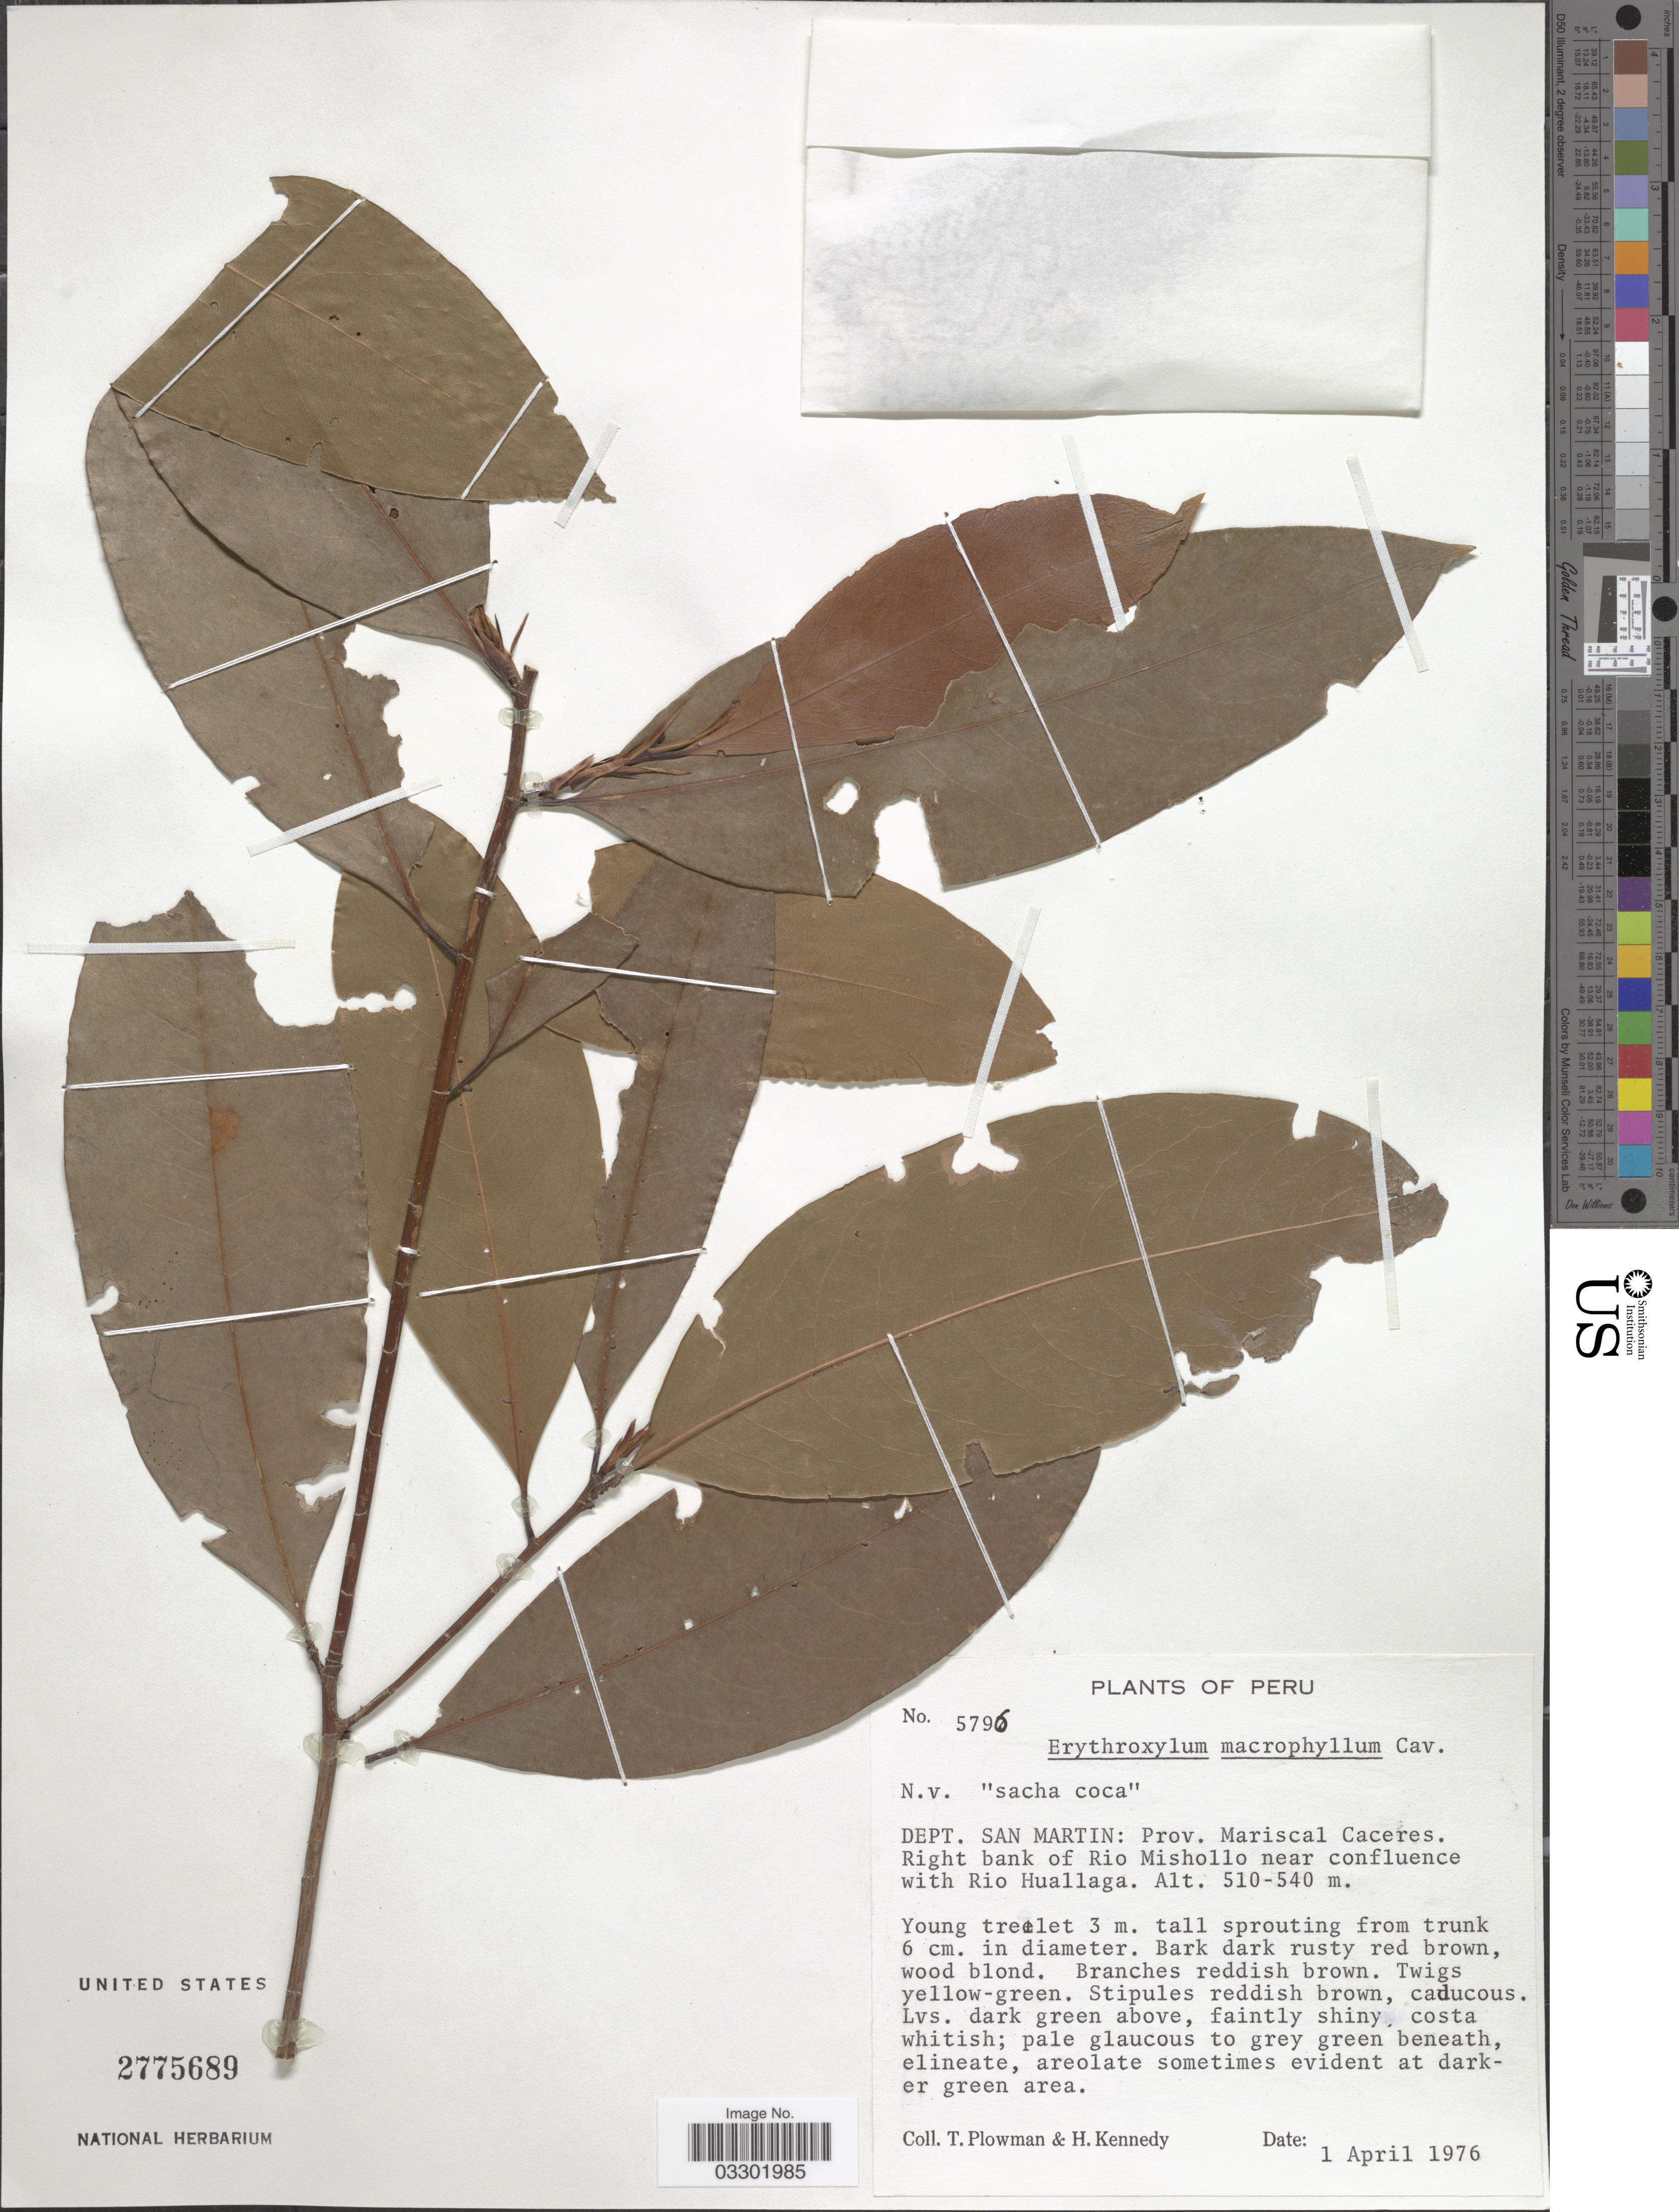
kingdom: Plantae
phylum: Tracheophyta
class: Magnoliopsida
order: Malpighiales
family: Erythroxylaceae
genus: Erythroxylum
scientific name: Erythroxylum macrophyllum var. macrophyllum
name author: Cav.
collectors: T. Plowman & H. Kennedy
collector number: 5796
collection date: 1976-04-01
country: Peru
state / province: San Martín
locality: Dept. San Martin: Prov. Mariscal Caceres. Right bank of Rio Mishollo near confluence with Rio Huallaga.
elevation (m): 510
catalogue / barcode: US 2775689